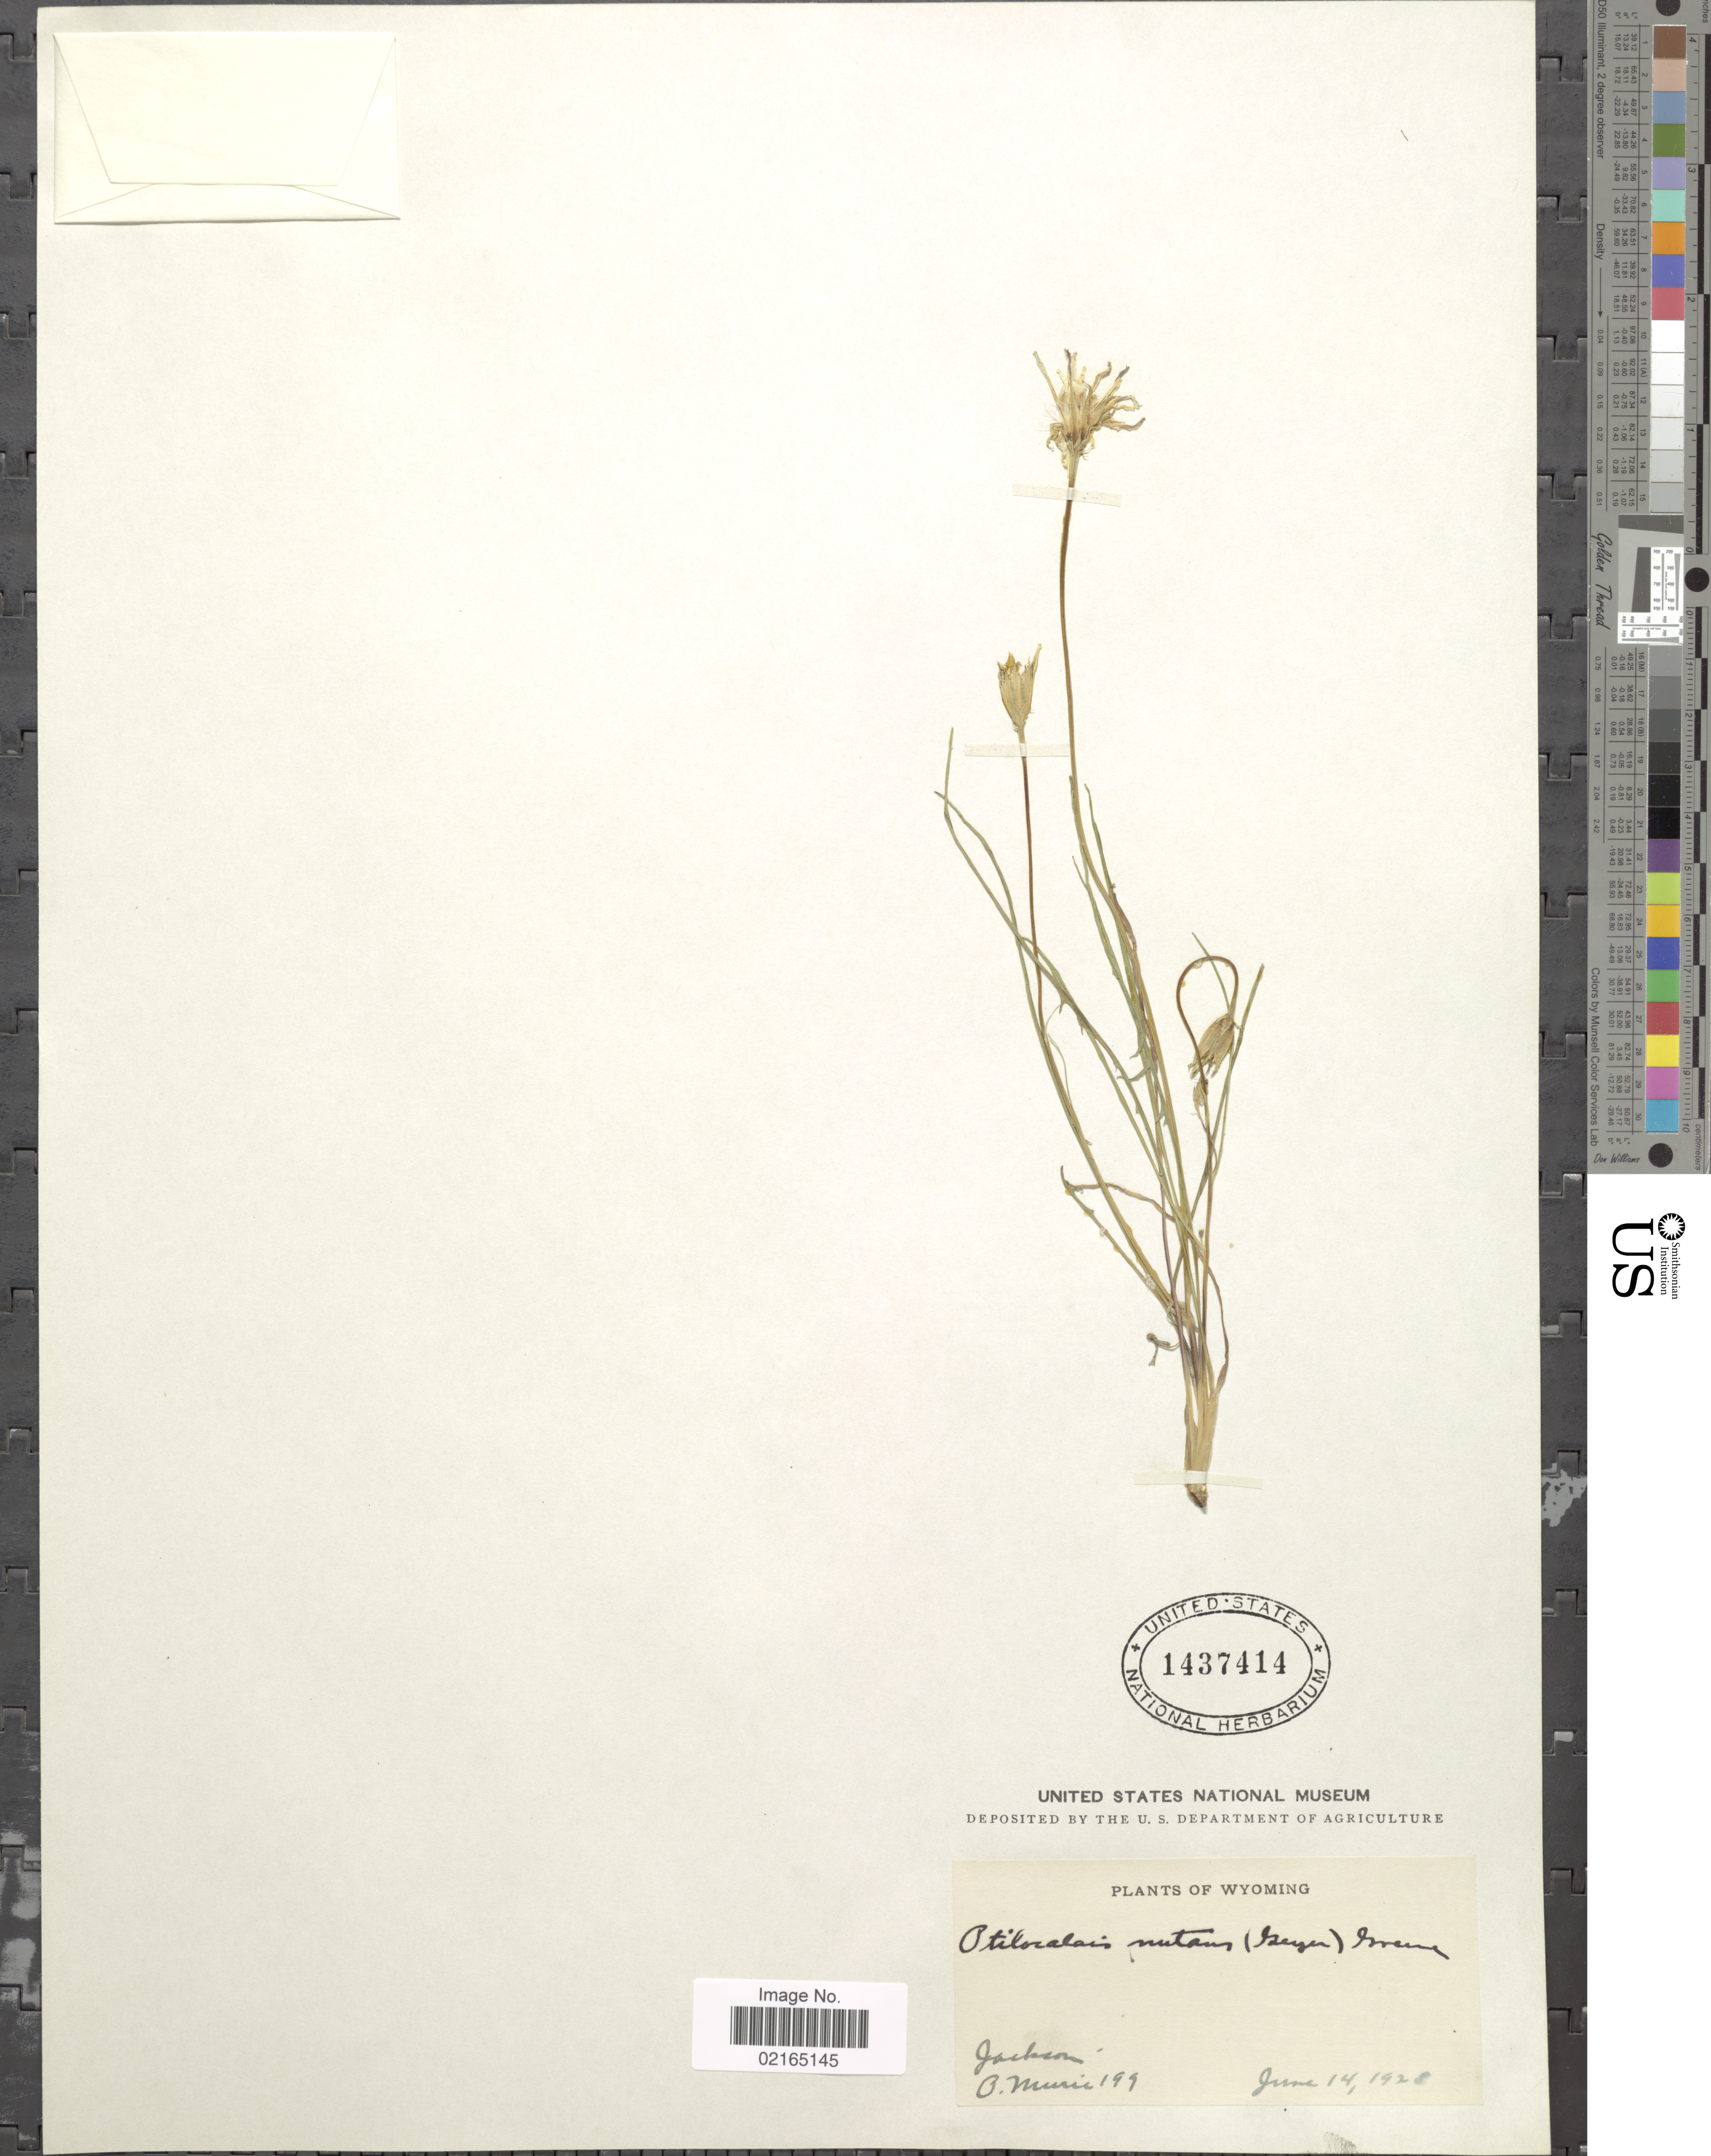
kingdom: Plantae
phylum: Tracheophyta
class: Magnoliopsida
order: Asterales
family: Asteraceae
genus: Microseris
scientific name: Microseris nutans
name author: (Hook.) Sch. Bip.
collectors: O. Murie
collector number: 199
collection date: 1928-06-14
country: United States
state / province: Wyoming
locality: Jackson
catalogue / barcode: US 1437414